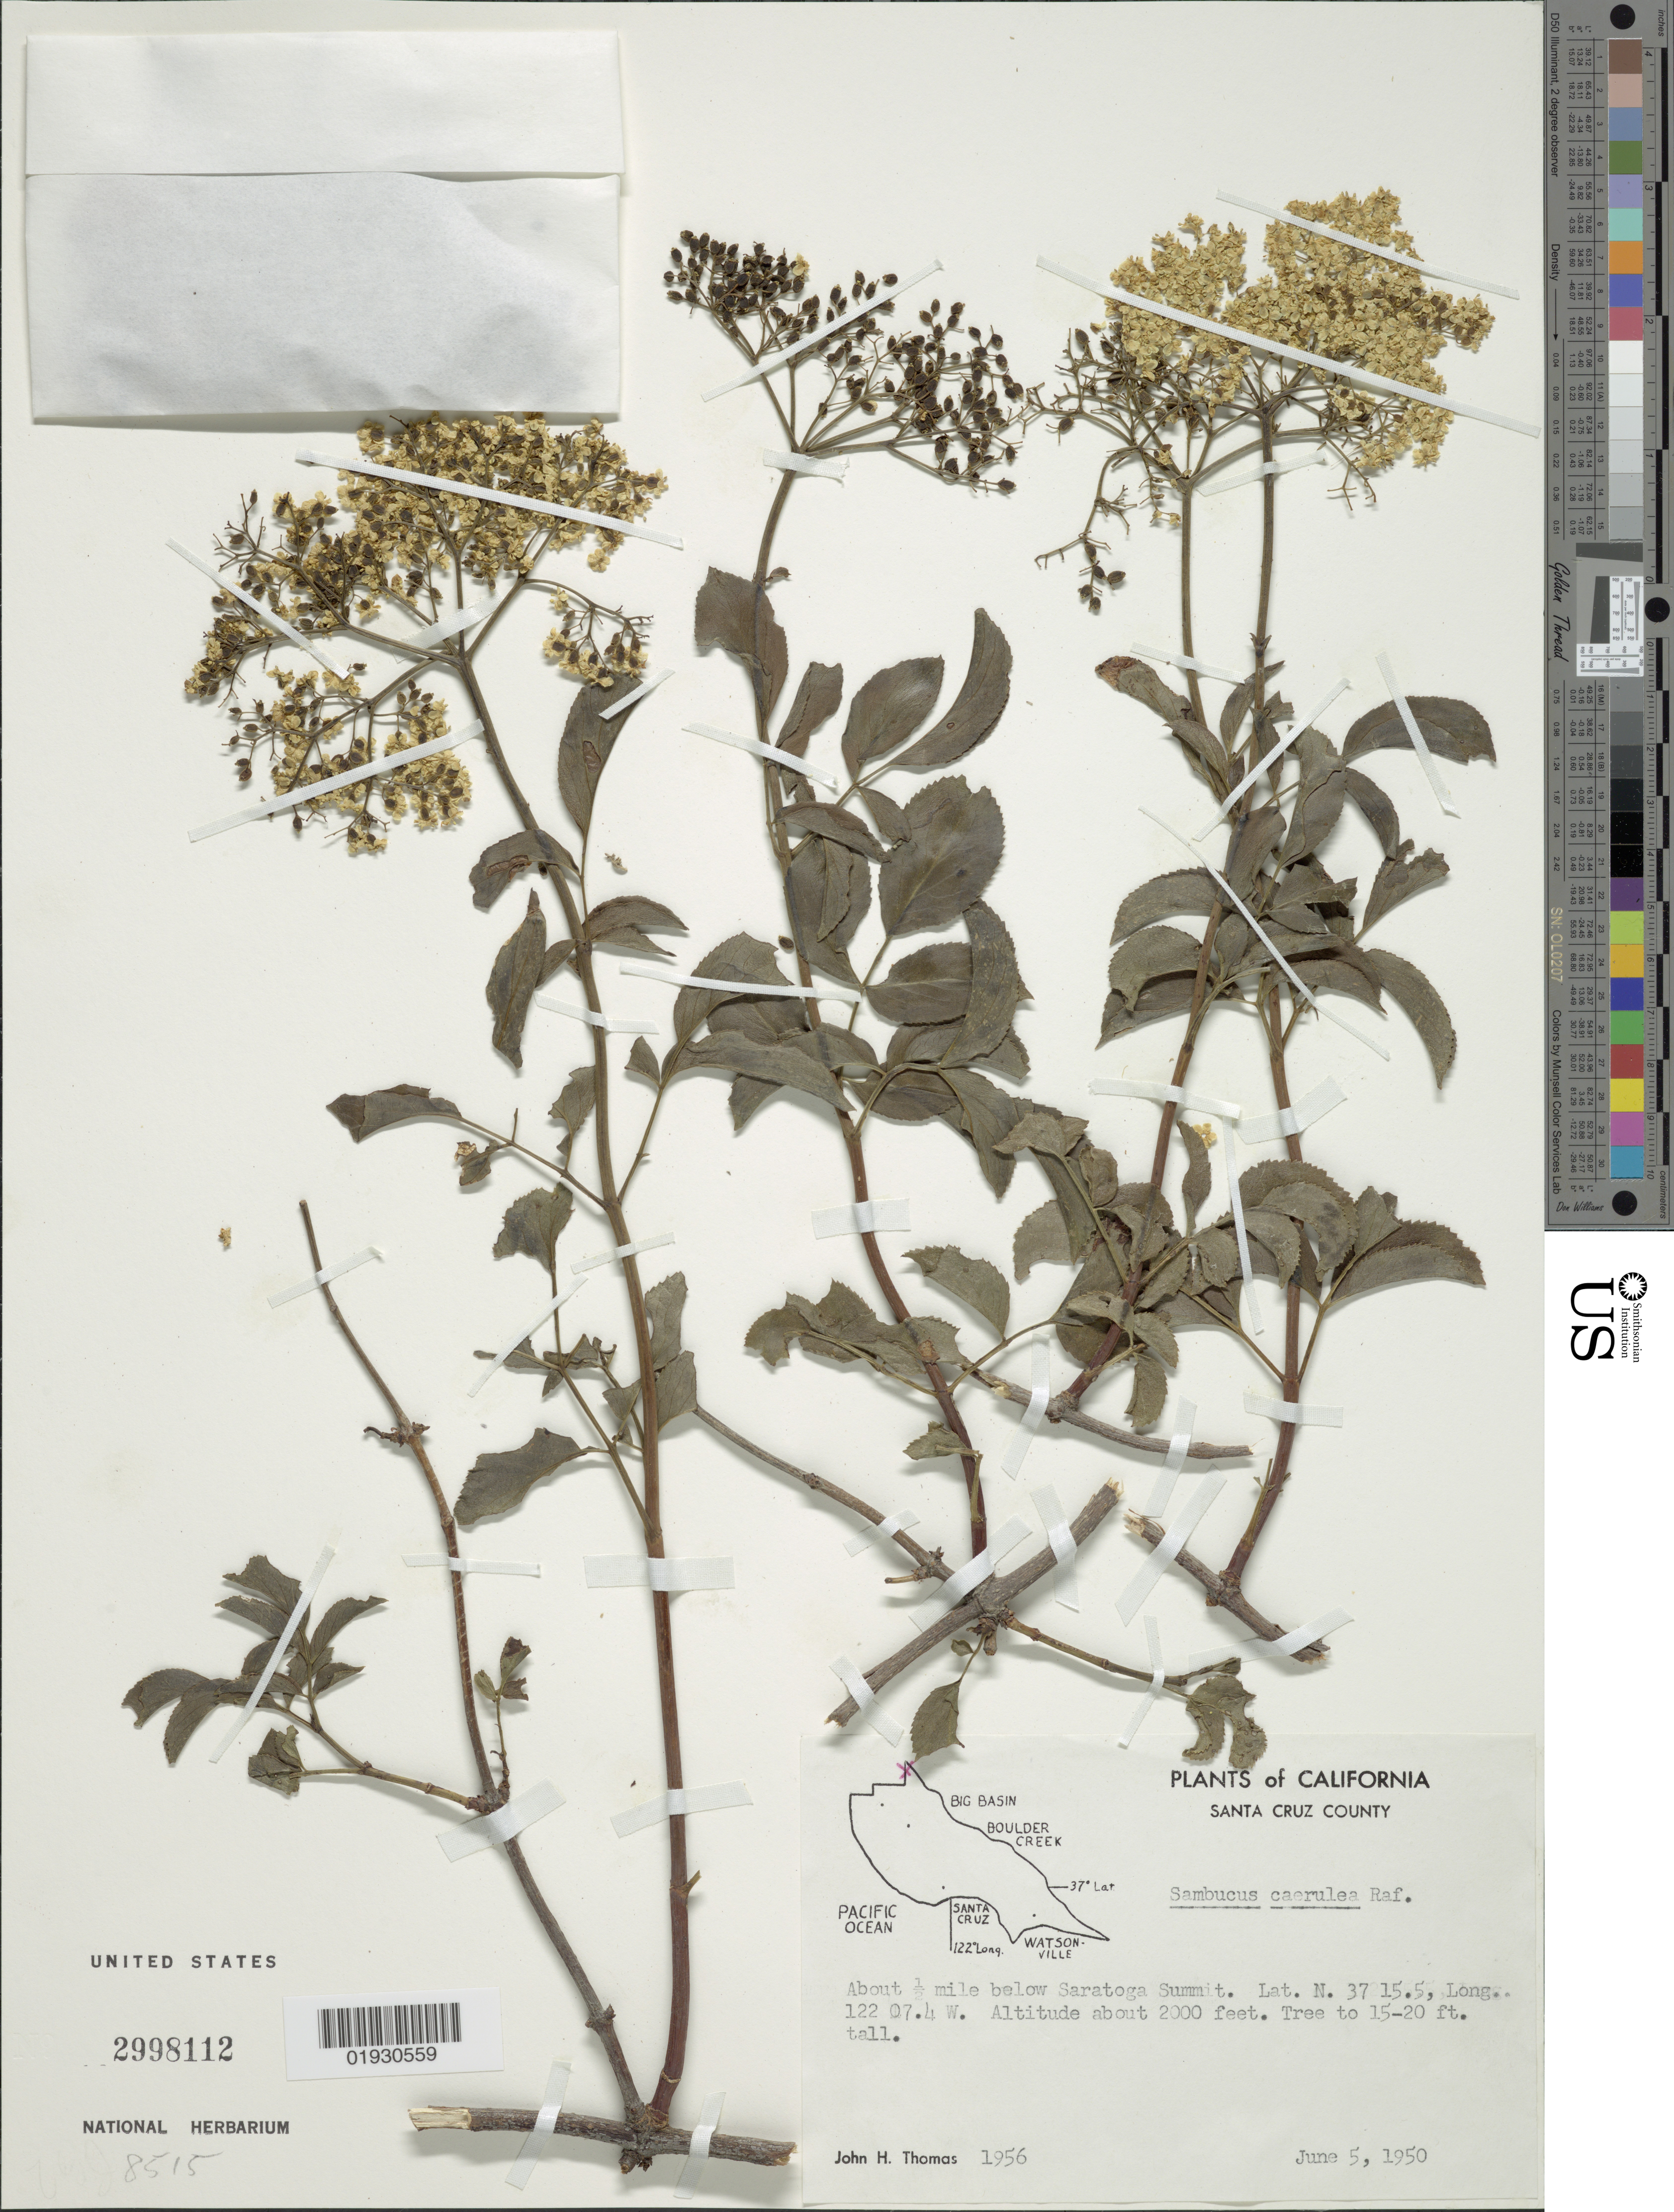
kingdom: Plantae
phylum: Tracheophyta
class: Magnoliopsida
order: Dipsacales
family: Viburnaceae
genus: Sambucus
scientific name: Sambucus cerulea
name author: Raf.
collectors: J. H. Thomas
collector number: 1956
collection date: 1950-06-05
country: United States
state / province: California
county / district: Santa Cruz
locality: Santa Cruz County. About ½ mile below Saratoga Summit.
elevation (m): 610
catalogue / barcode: US 2998112